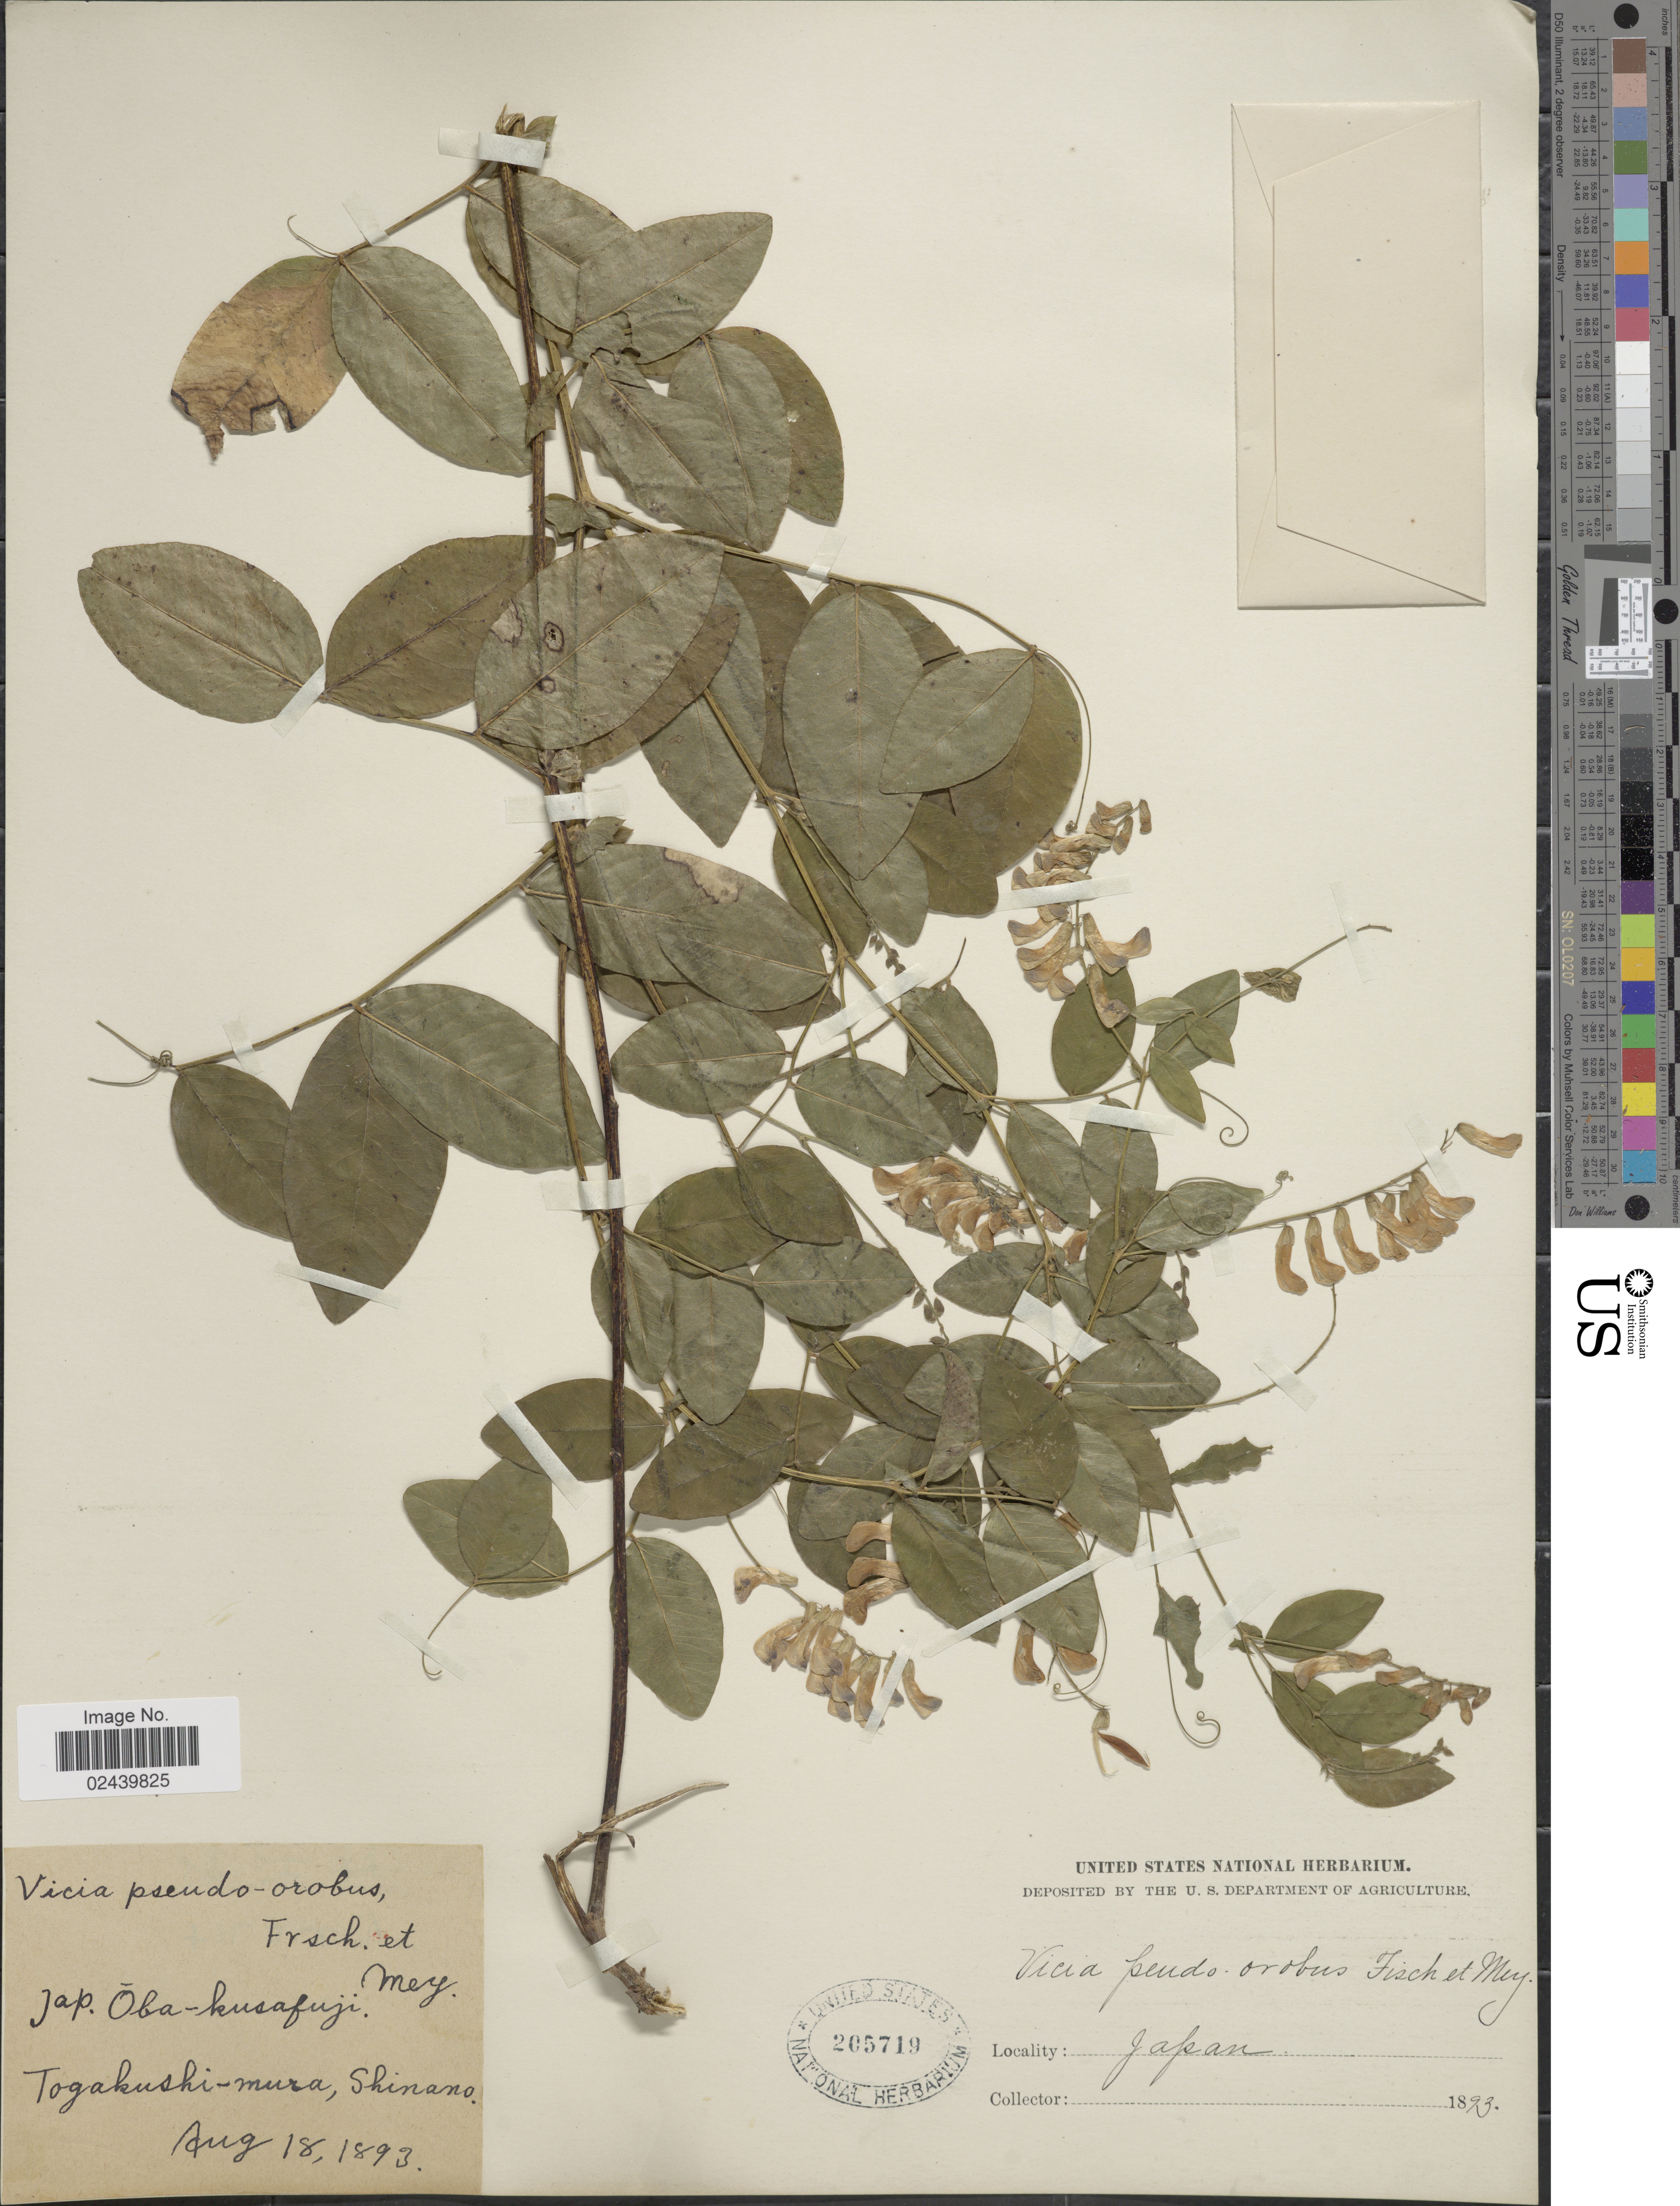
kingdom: Plantae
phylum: Tracheophyta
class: Magnoliopsida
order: Fabales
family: Fabaceae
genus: Vicia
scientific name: Vicia pseudo-orobus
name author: Fisch. & C.A. Mey.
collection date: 1893-08-18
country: Japan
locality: Togakushi-mura, Shinano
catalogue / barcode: US 205719